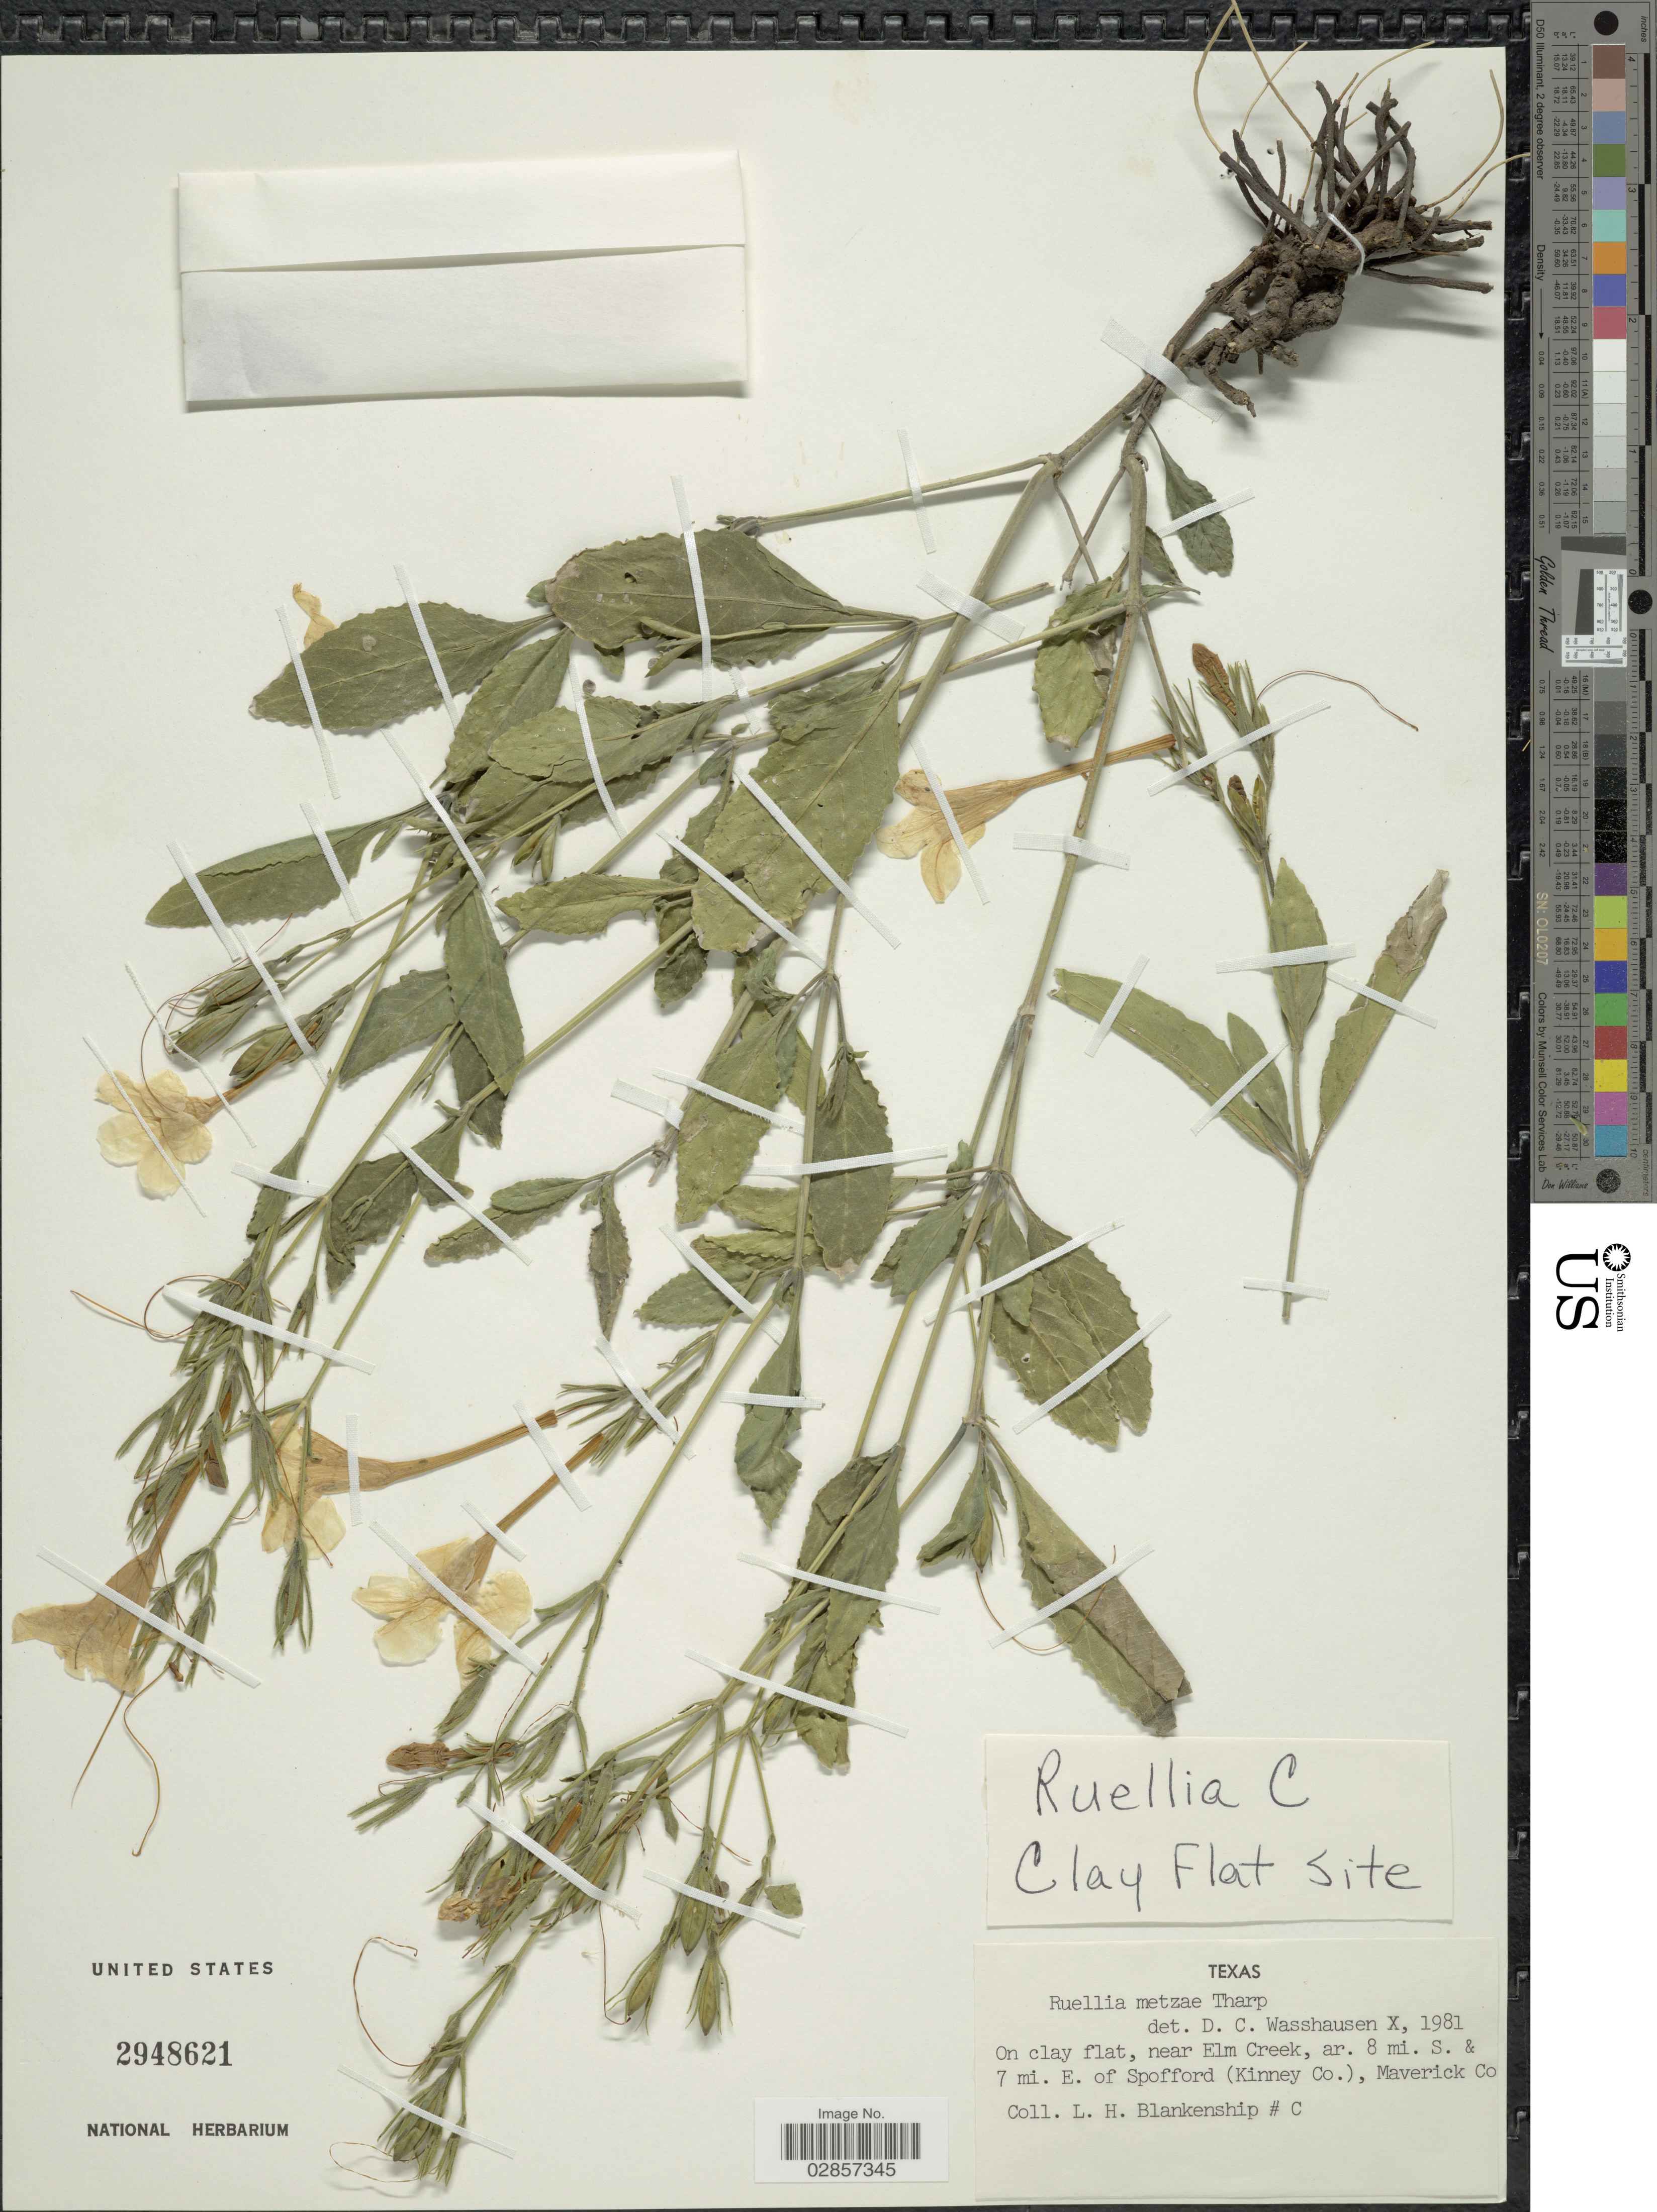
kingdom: Plantae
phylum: Tracheophyta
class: Magnoliopsida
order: Lamiales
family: Acanthaceae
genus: Ruellia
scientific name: Ruellia metziae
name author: Tharp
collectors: L. Blankenship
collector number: C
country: United States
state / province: Texas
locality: On clay flat, near Elm Creek, ar. 8 mi. S. & 7 mi. E. of Spofford (Kinney Co.), Maverick Co.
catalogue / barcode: US 2948621